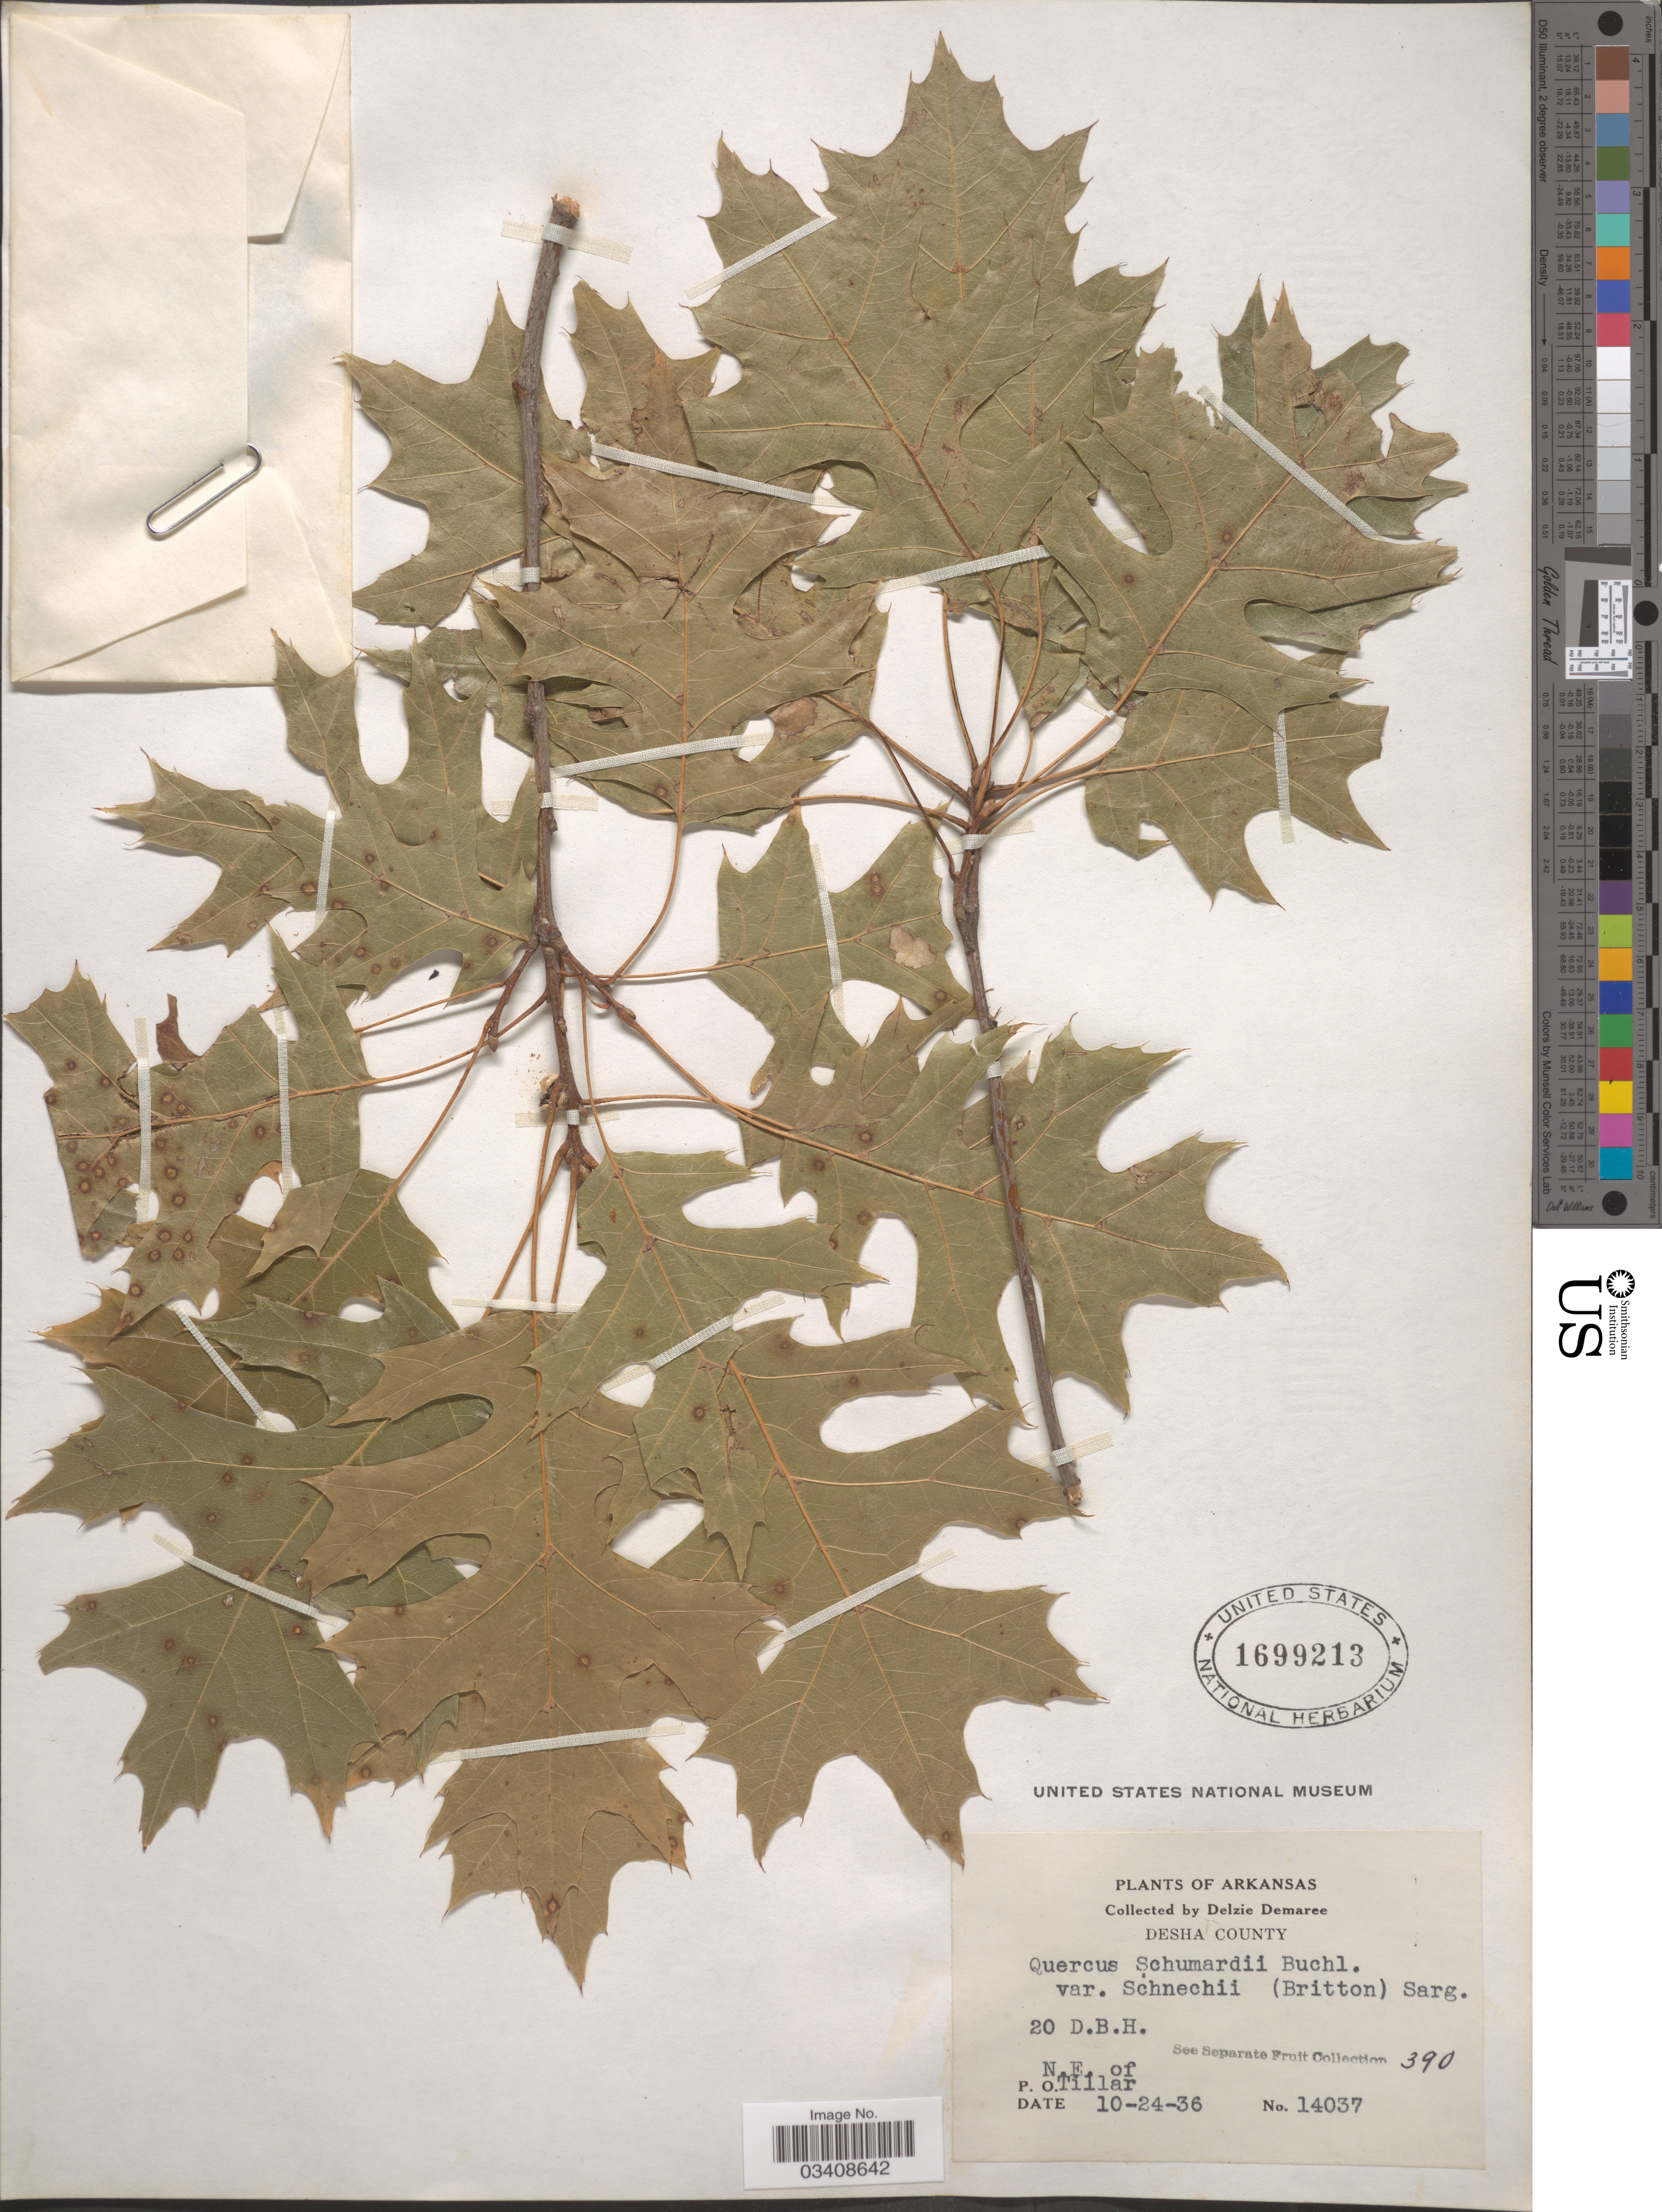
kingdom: Plantae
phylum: Tracheophyta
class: Magnoliopsida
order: Fagales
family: Fagaceae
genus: Quercus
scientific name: Quercus shumardii var. schneckii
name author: (Britton) Sarg.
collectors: D. Demaree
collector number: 14037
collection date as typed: Transcribed d/m/y: 24/10/36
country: United States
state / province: Arkansas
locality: Desha County. N.E. of P. O. Tillar.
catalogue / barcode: US 1699213